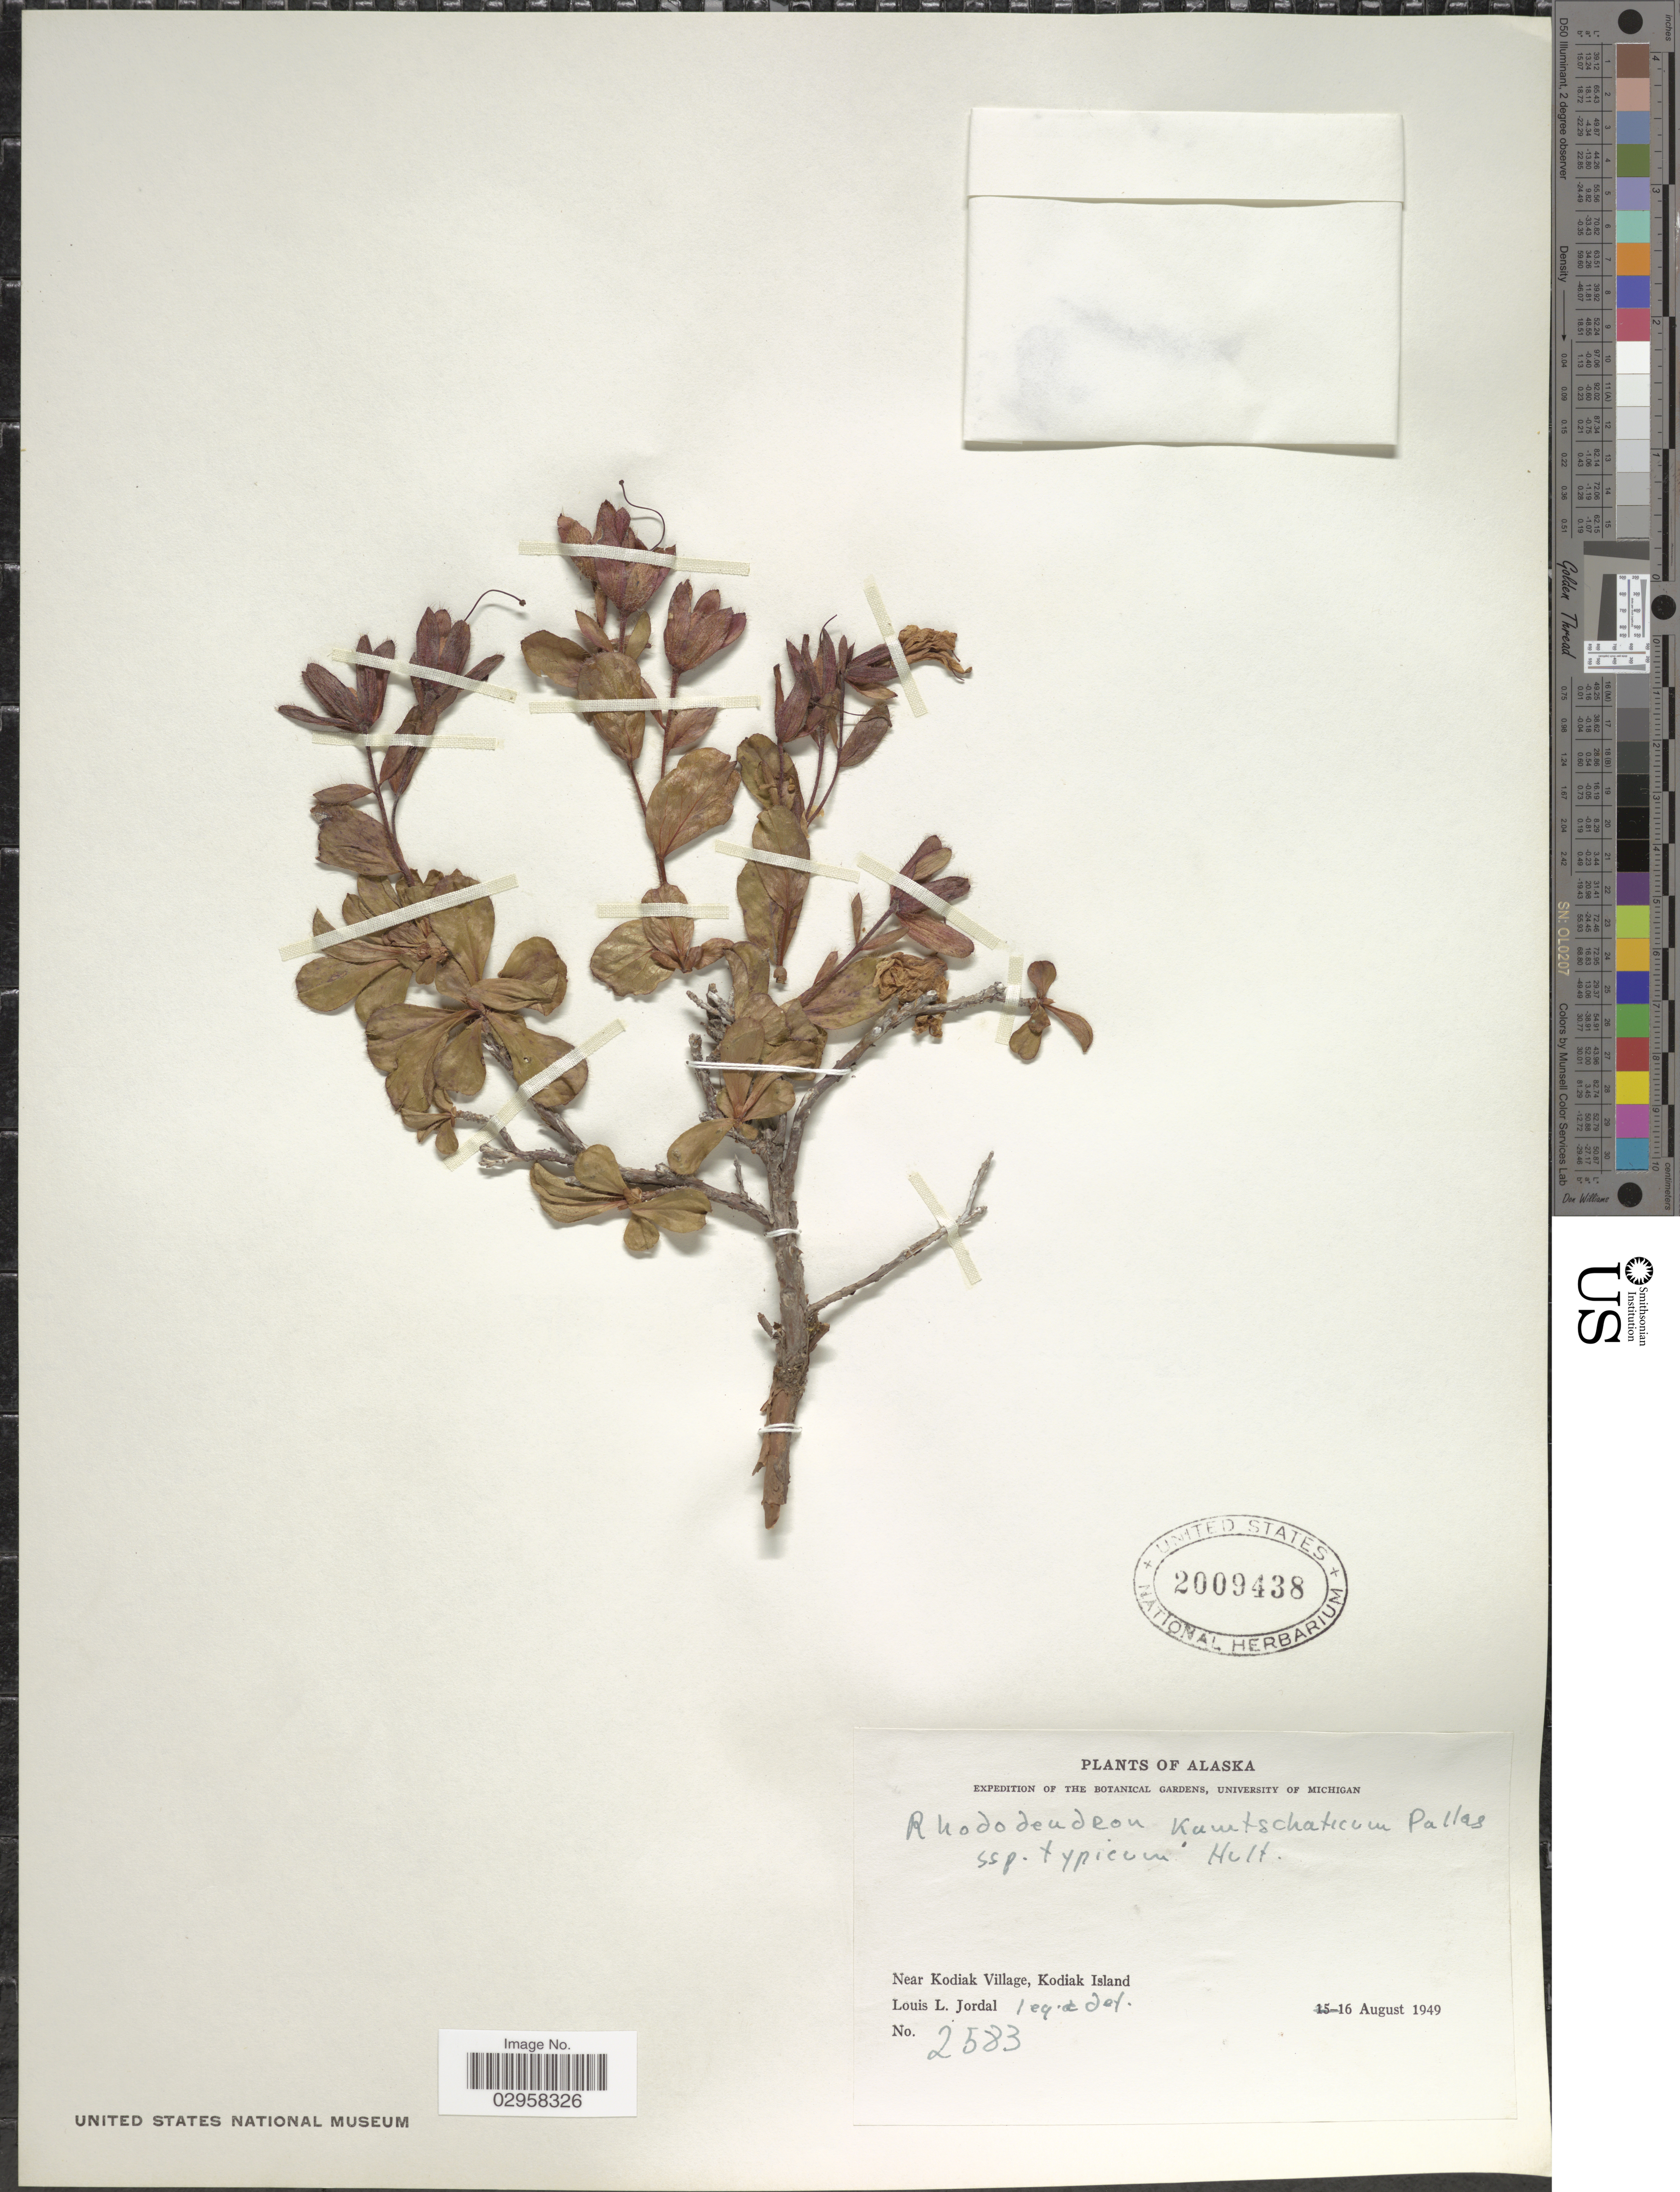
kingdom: Plantae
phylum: Tracheophyta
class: Magnoliopsida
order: Ericales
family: Ericaceae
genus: Rhododendron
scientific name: Rhododendron kamtschaticum subsp. typicum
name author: Pall.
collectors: L. Jordal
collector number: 2583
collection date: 1949-08-16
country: United States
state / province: Alaska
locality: Near Kodiak Village, Kodiak Island.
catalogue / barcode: US 2009438